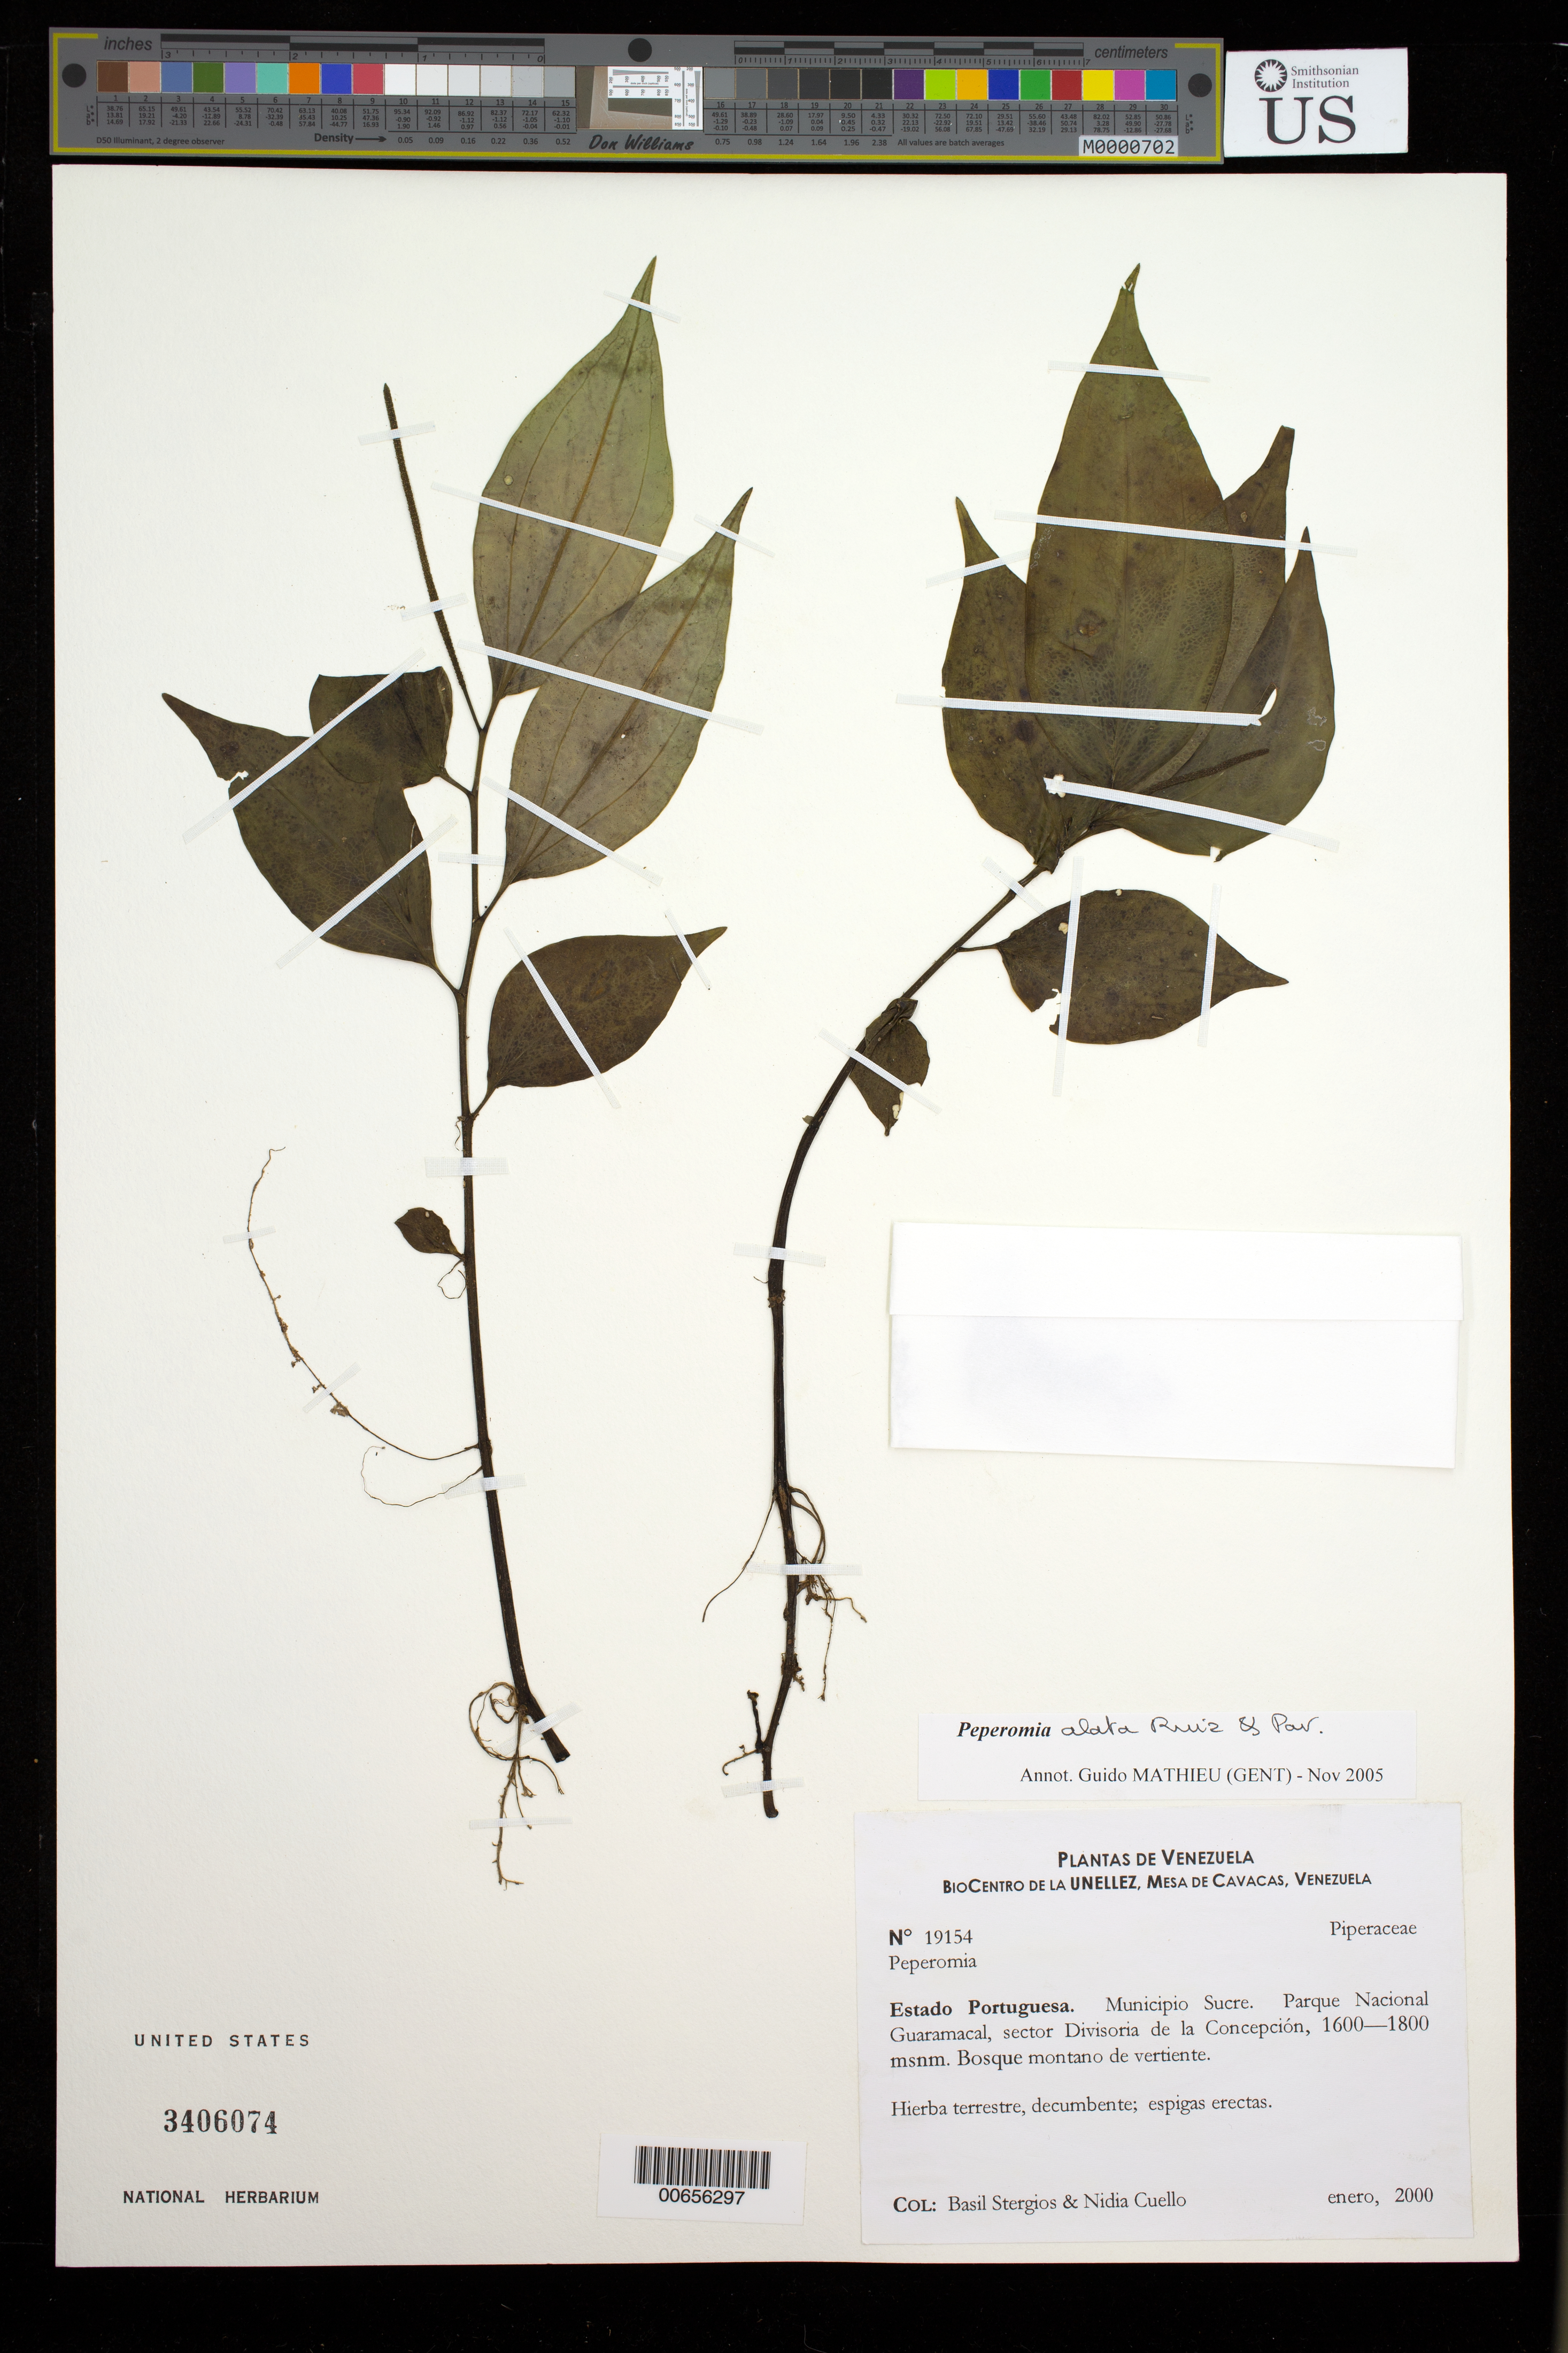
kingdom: Plantae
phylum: Tracheophyta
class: Magnoliopsida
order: Piperales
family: Piperaceae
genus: Peperomia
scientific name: Peperomia sp.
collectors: B. G. Stergios & N. L. Cuello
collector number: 19154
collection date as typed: Jan 2000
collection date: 2000-01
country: Venezuela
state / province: Portuguesa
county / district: Sucre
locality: Parque Nacional Guaramacal. Sector La Divisoria de la Concepción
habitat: Bosque montano de vertiente.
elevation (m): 1600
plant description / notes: HUA, PORT, US, VEN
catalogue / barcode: US 3406074